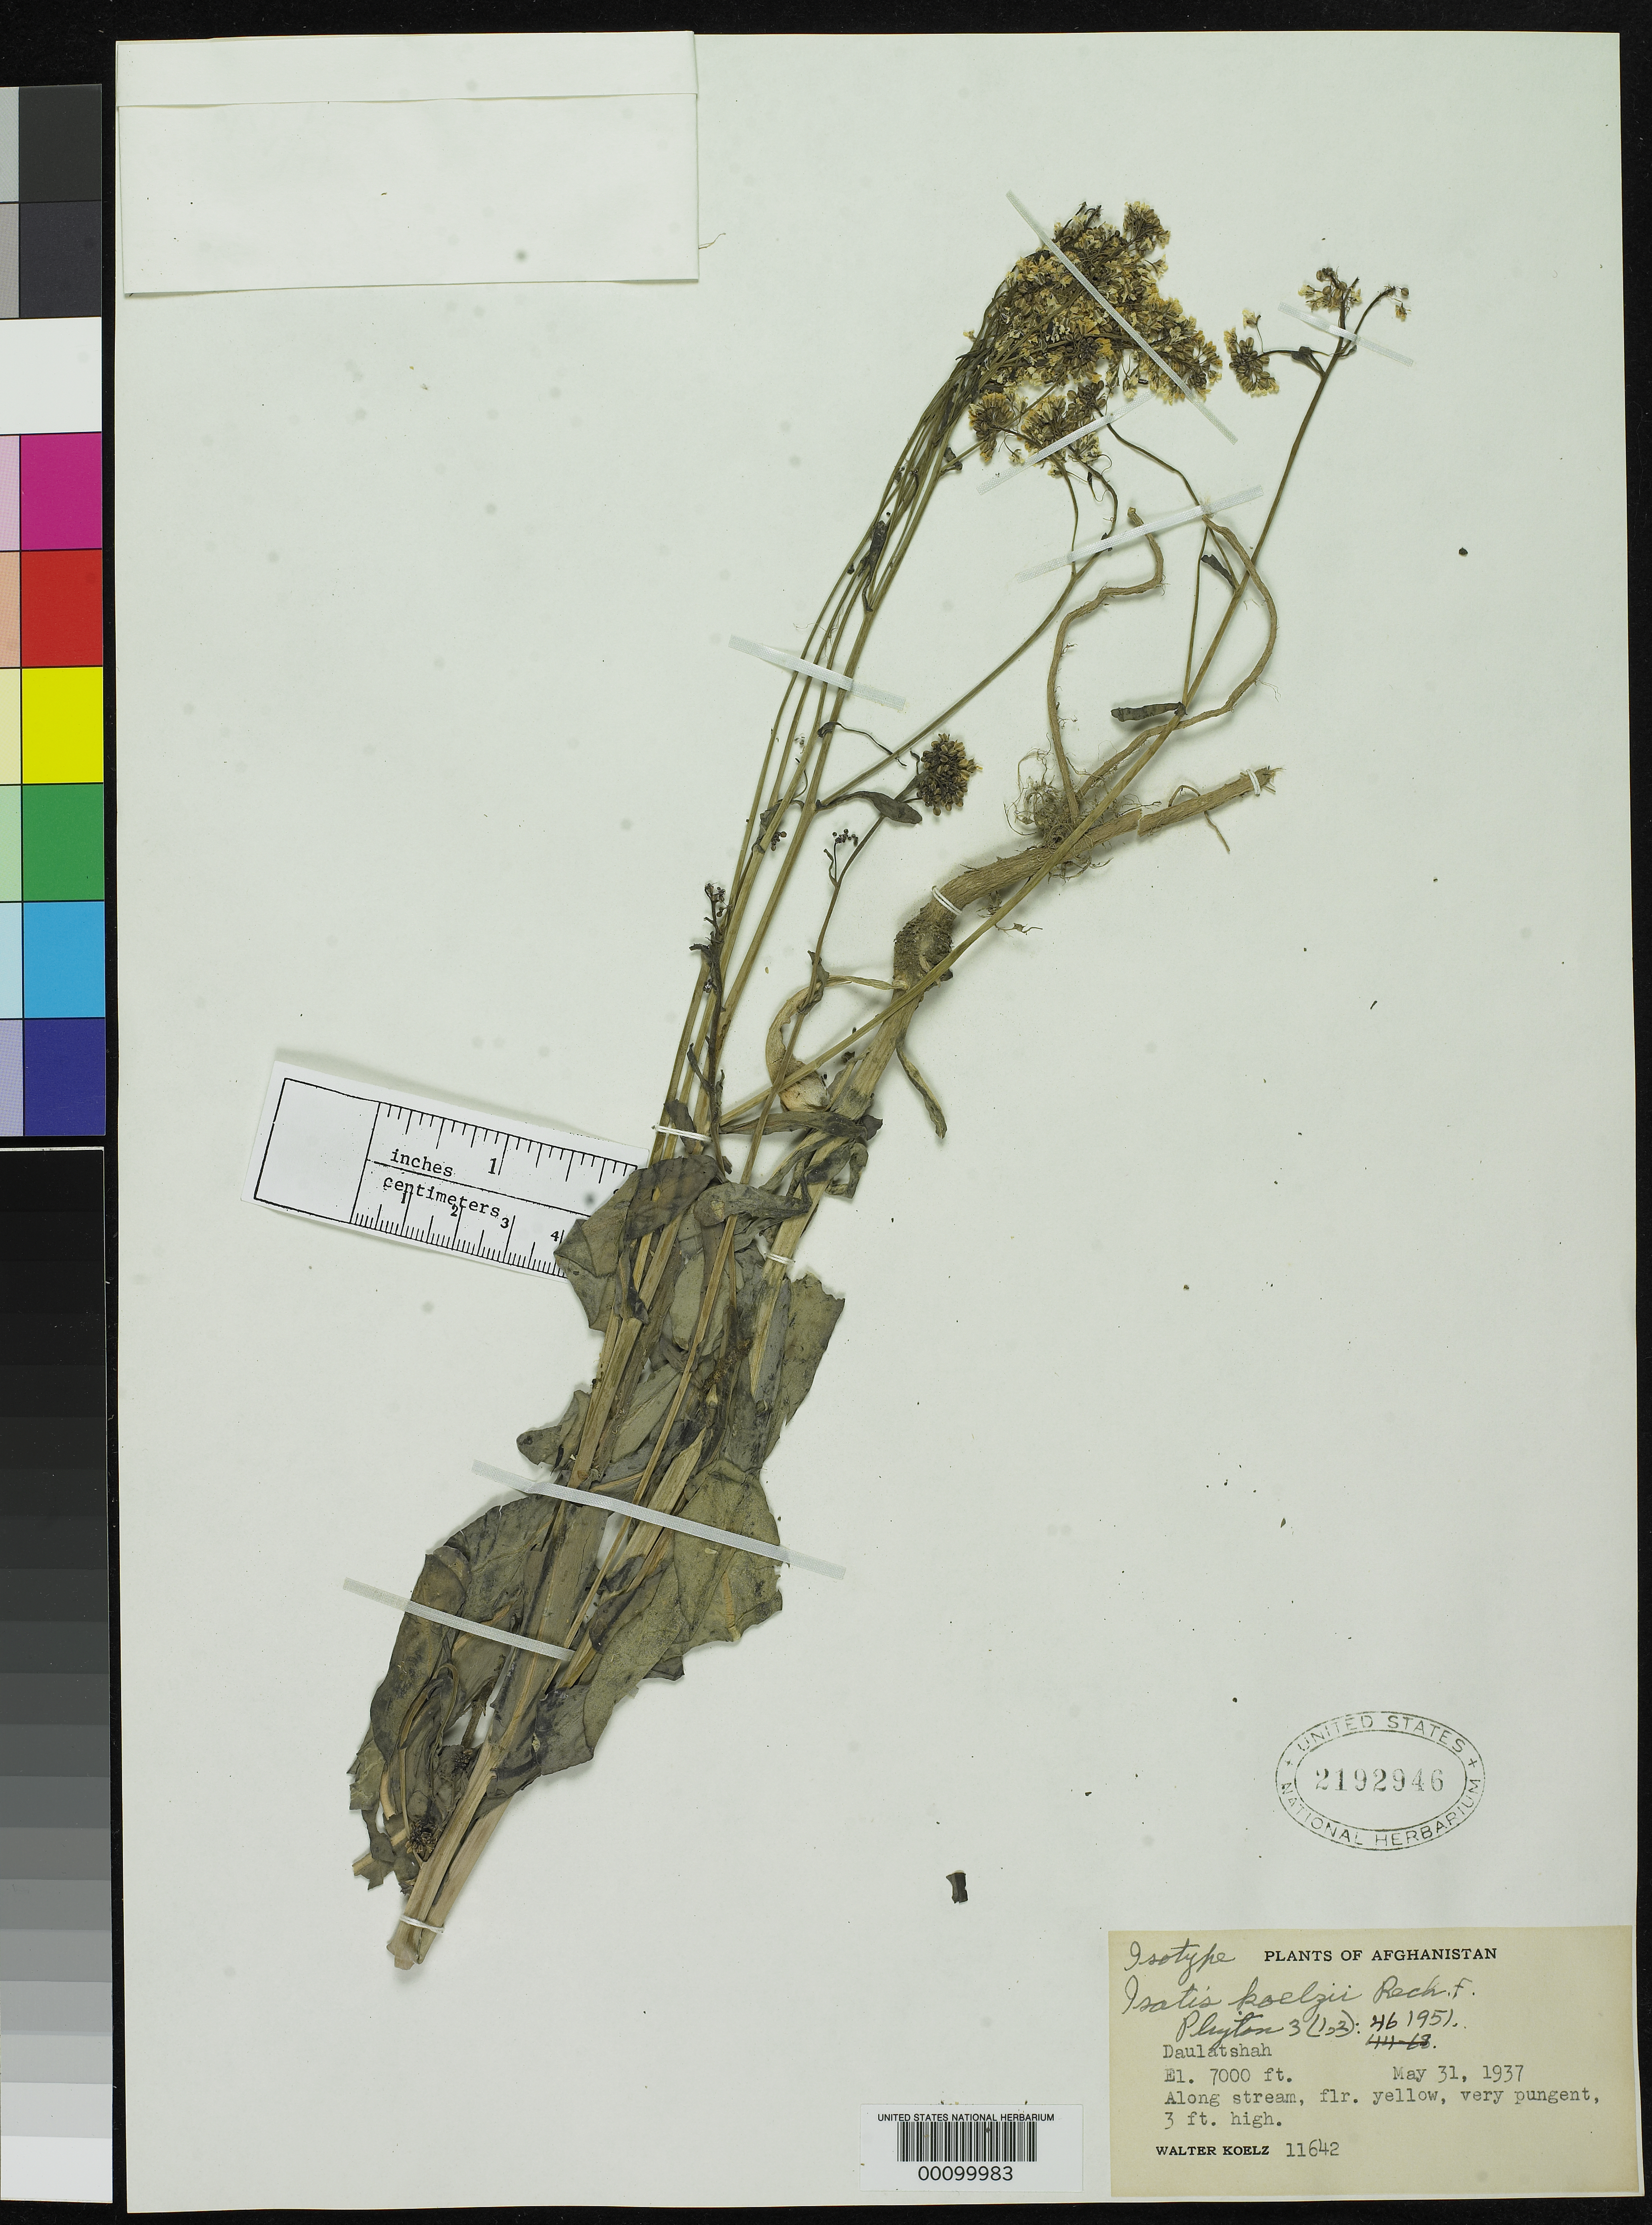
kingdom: Plantae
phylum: Tracheophyta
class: Magnoliopsida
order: Brassicales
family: Brassicaceae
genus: Isatis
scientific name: Isatis koelzii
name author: Rech. f.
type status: Type Collection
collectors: W. N. Koelz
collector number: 11642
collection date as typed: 31 May 1937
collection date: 1937-05-31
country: Afghanistan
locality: Daulatshah.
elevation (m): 2134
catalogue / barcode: US 2192946